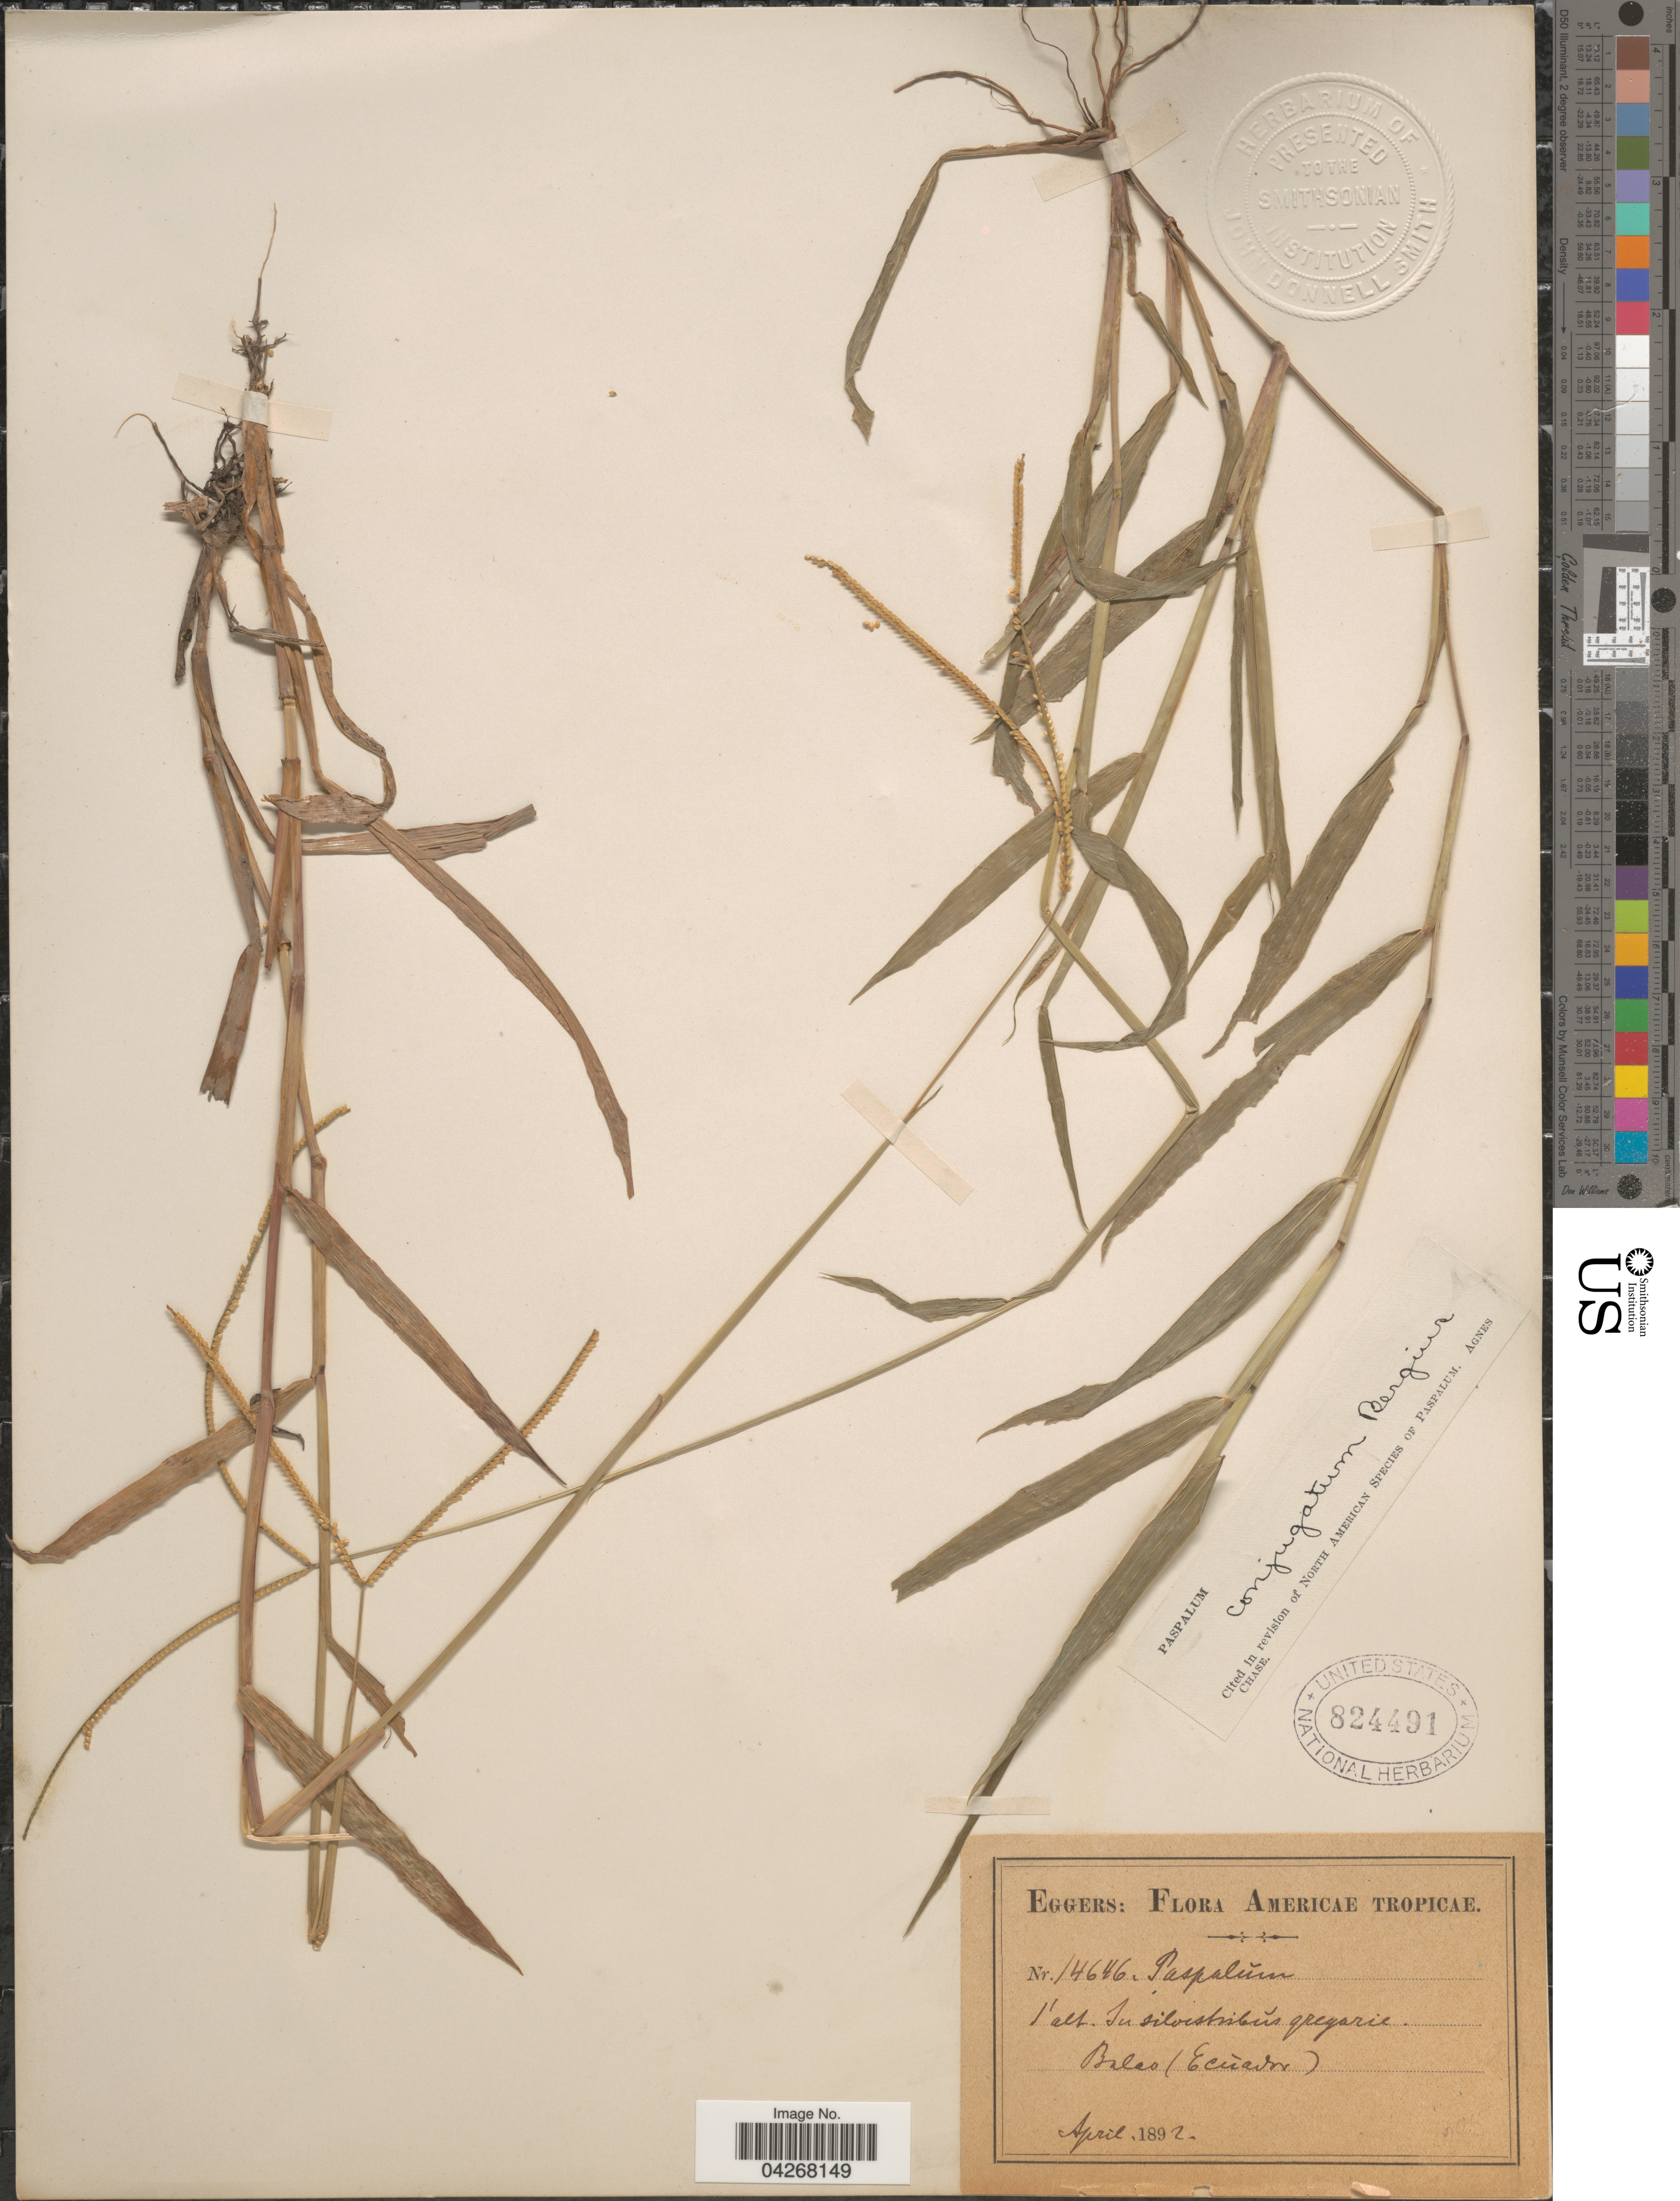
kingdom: Plantae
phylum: Tracheophyta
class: Liliopsida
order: Poales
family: Poaceae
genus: Paspalum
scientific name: Paspalum conjugatum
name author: P.J. Bergius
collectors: -. Eggers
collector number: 14646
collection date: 1892-04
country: Ecuador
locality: Americae Tropicae. Balao.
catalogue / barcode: US 824491